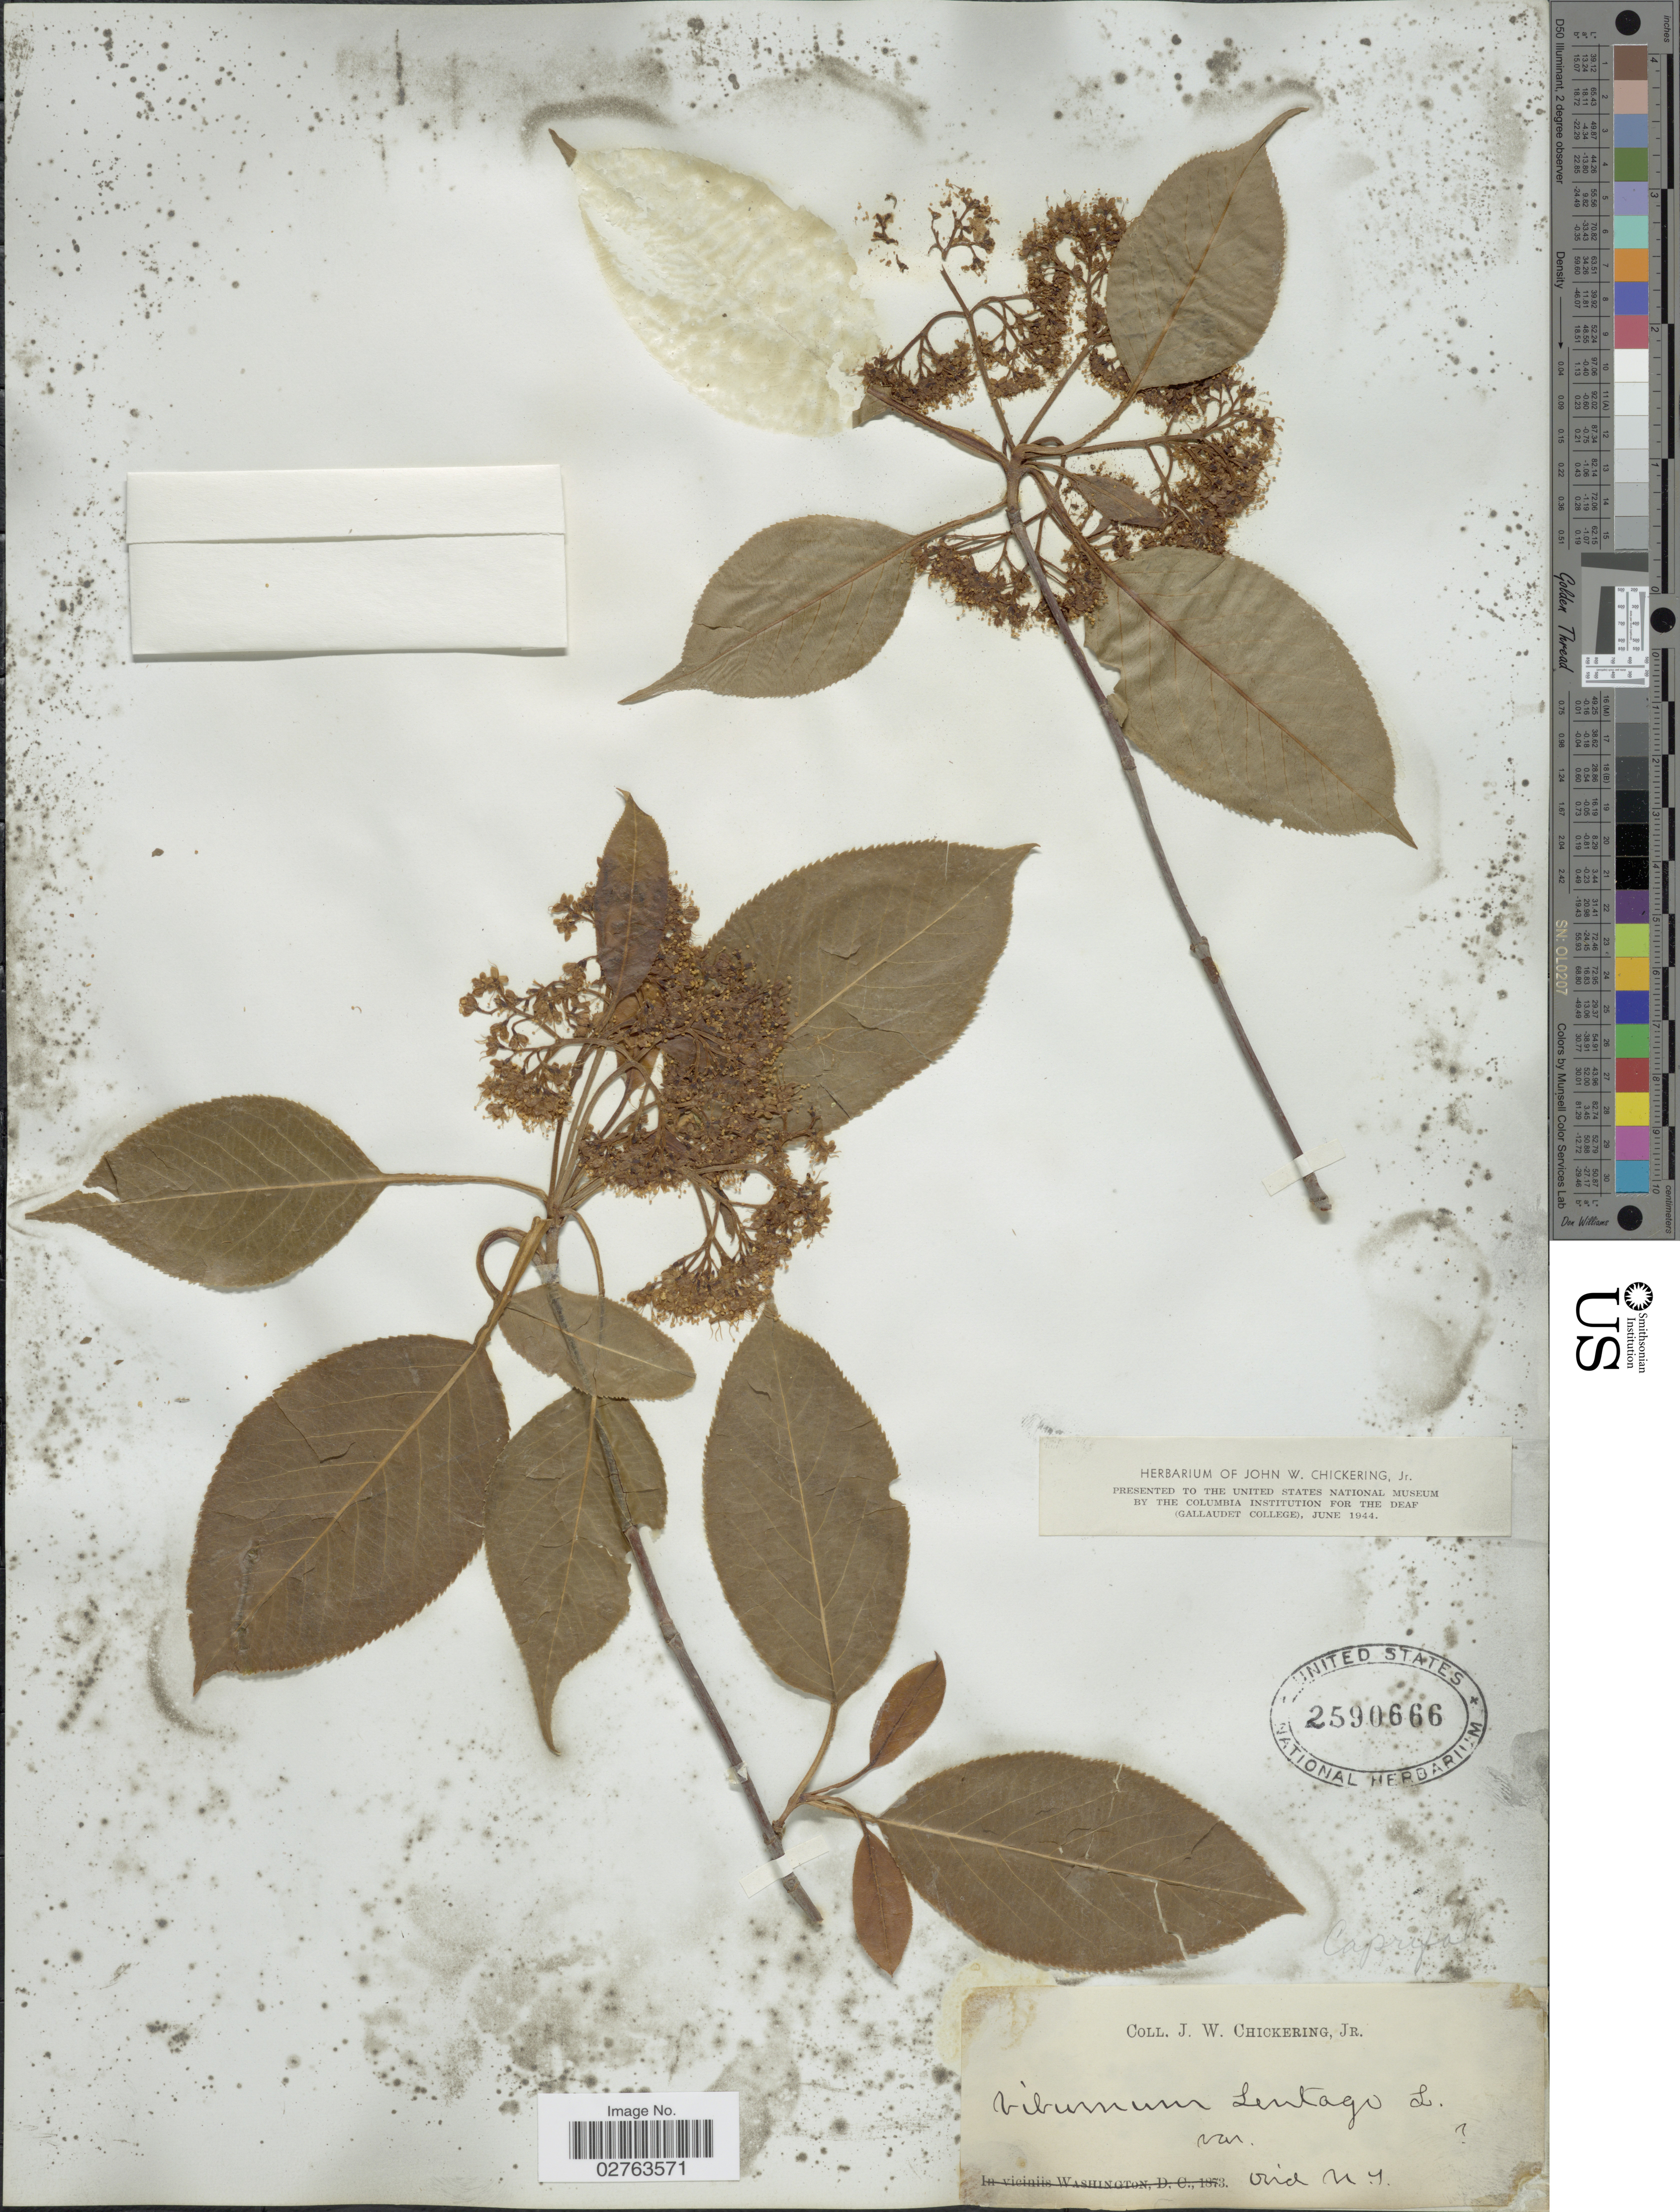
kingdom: Plantae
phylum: Tracheophyta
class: Magnoliopsida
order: Dipsacales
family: Viburnaceae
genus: Viburnum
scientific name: Viburnum lentago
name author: L.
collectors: J. Chickering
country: United States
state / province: New York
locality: Onid.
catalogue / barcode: US 2590666